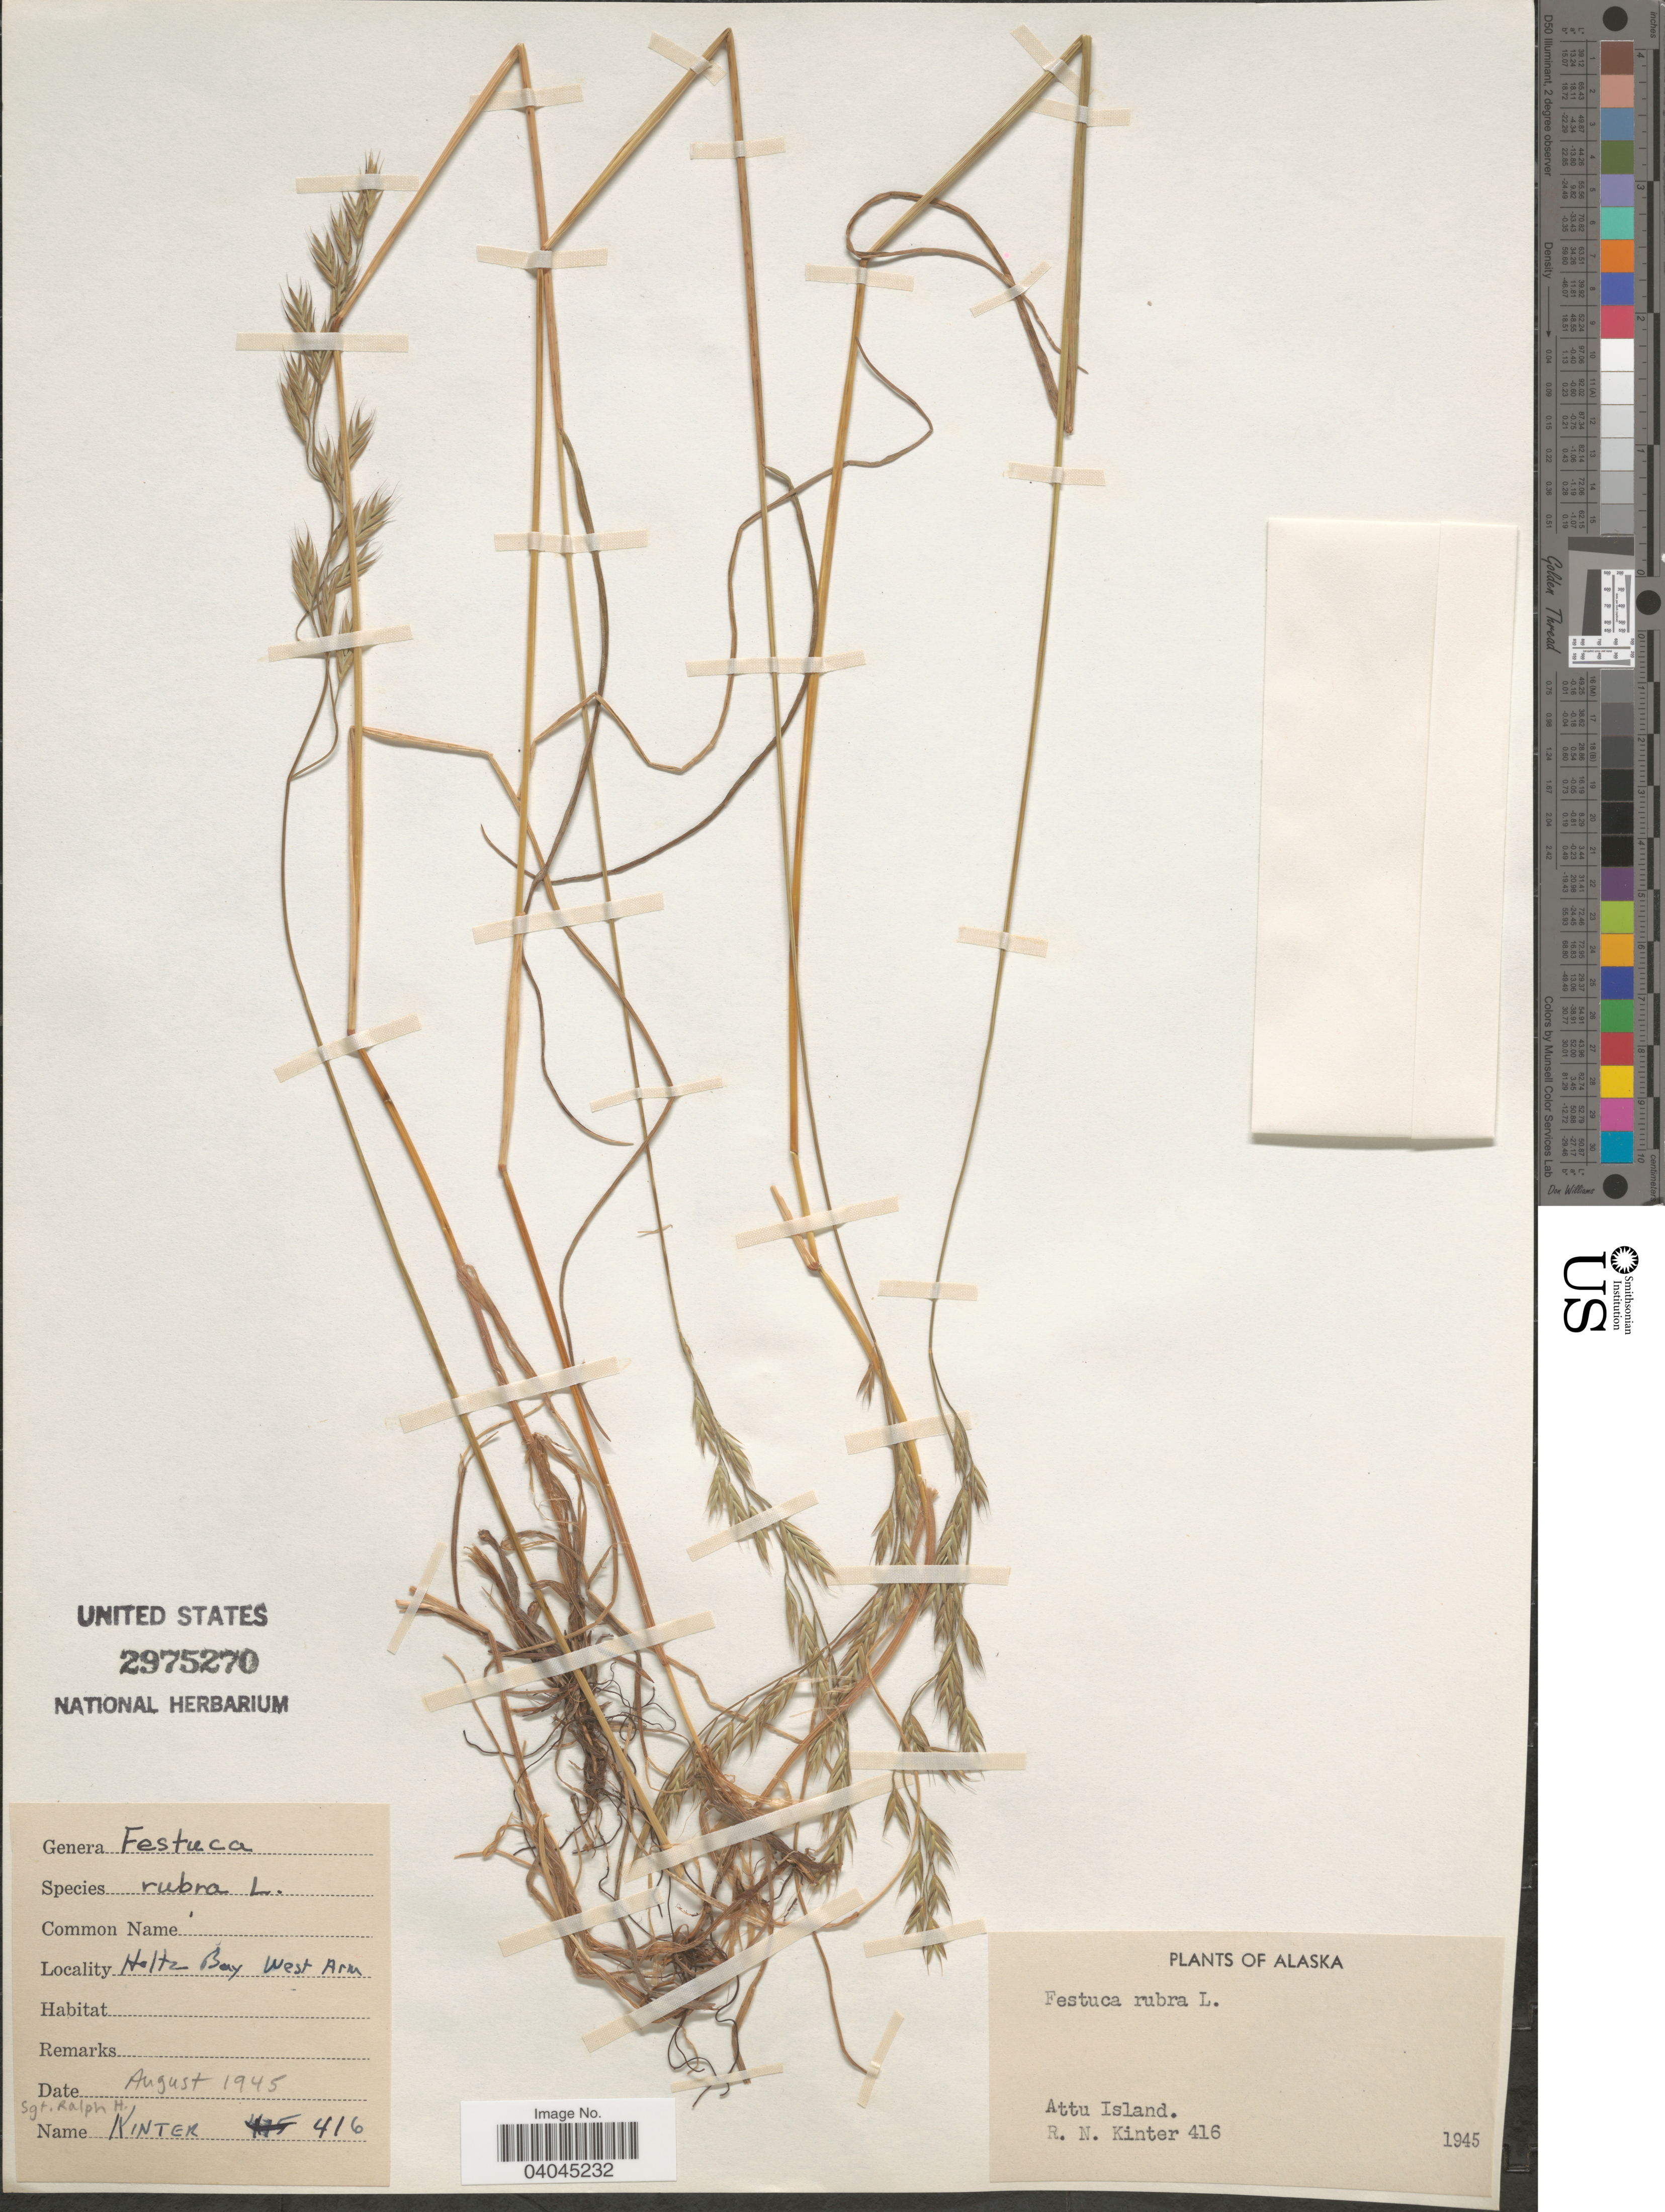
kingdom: Plantae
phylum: Tracheophyta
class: Liliopsida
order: Poales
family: Poaceae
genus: Festuca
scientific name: Festuca rubra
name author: L.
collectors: R. Kinter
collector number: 416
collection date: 1945-08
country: United States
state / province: Alaska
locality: Holtz Bay West Arm. Attu Island.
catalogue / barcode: US 2975270